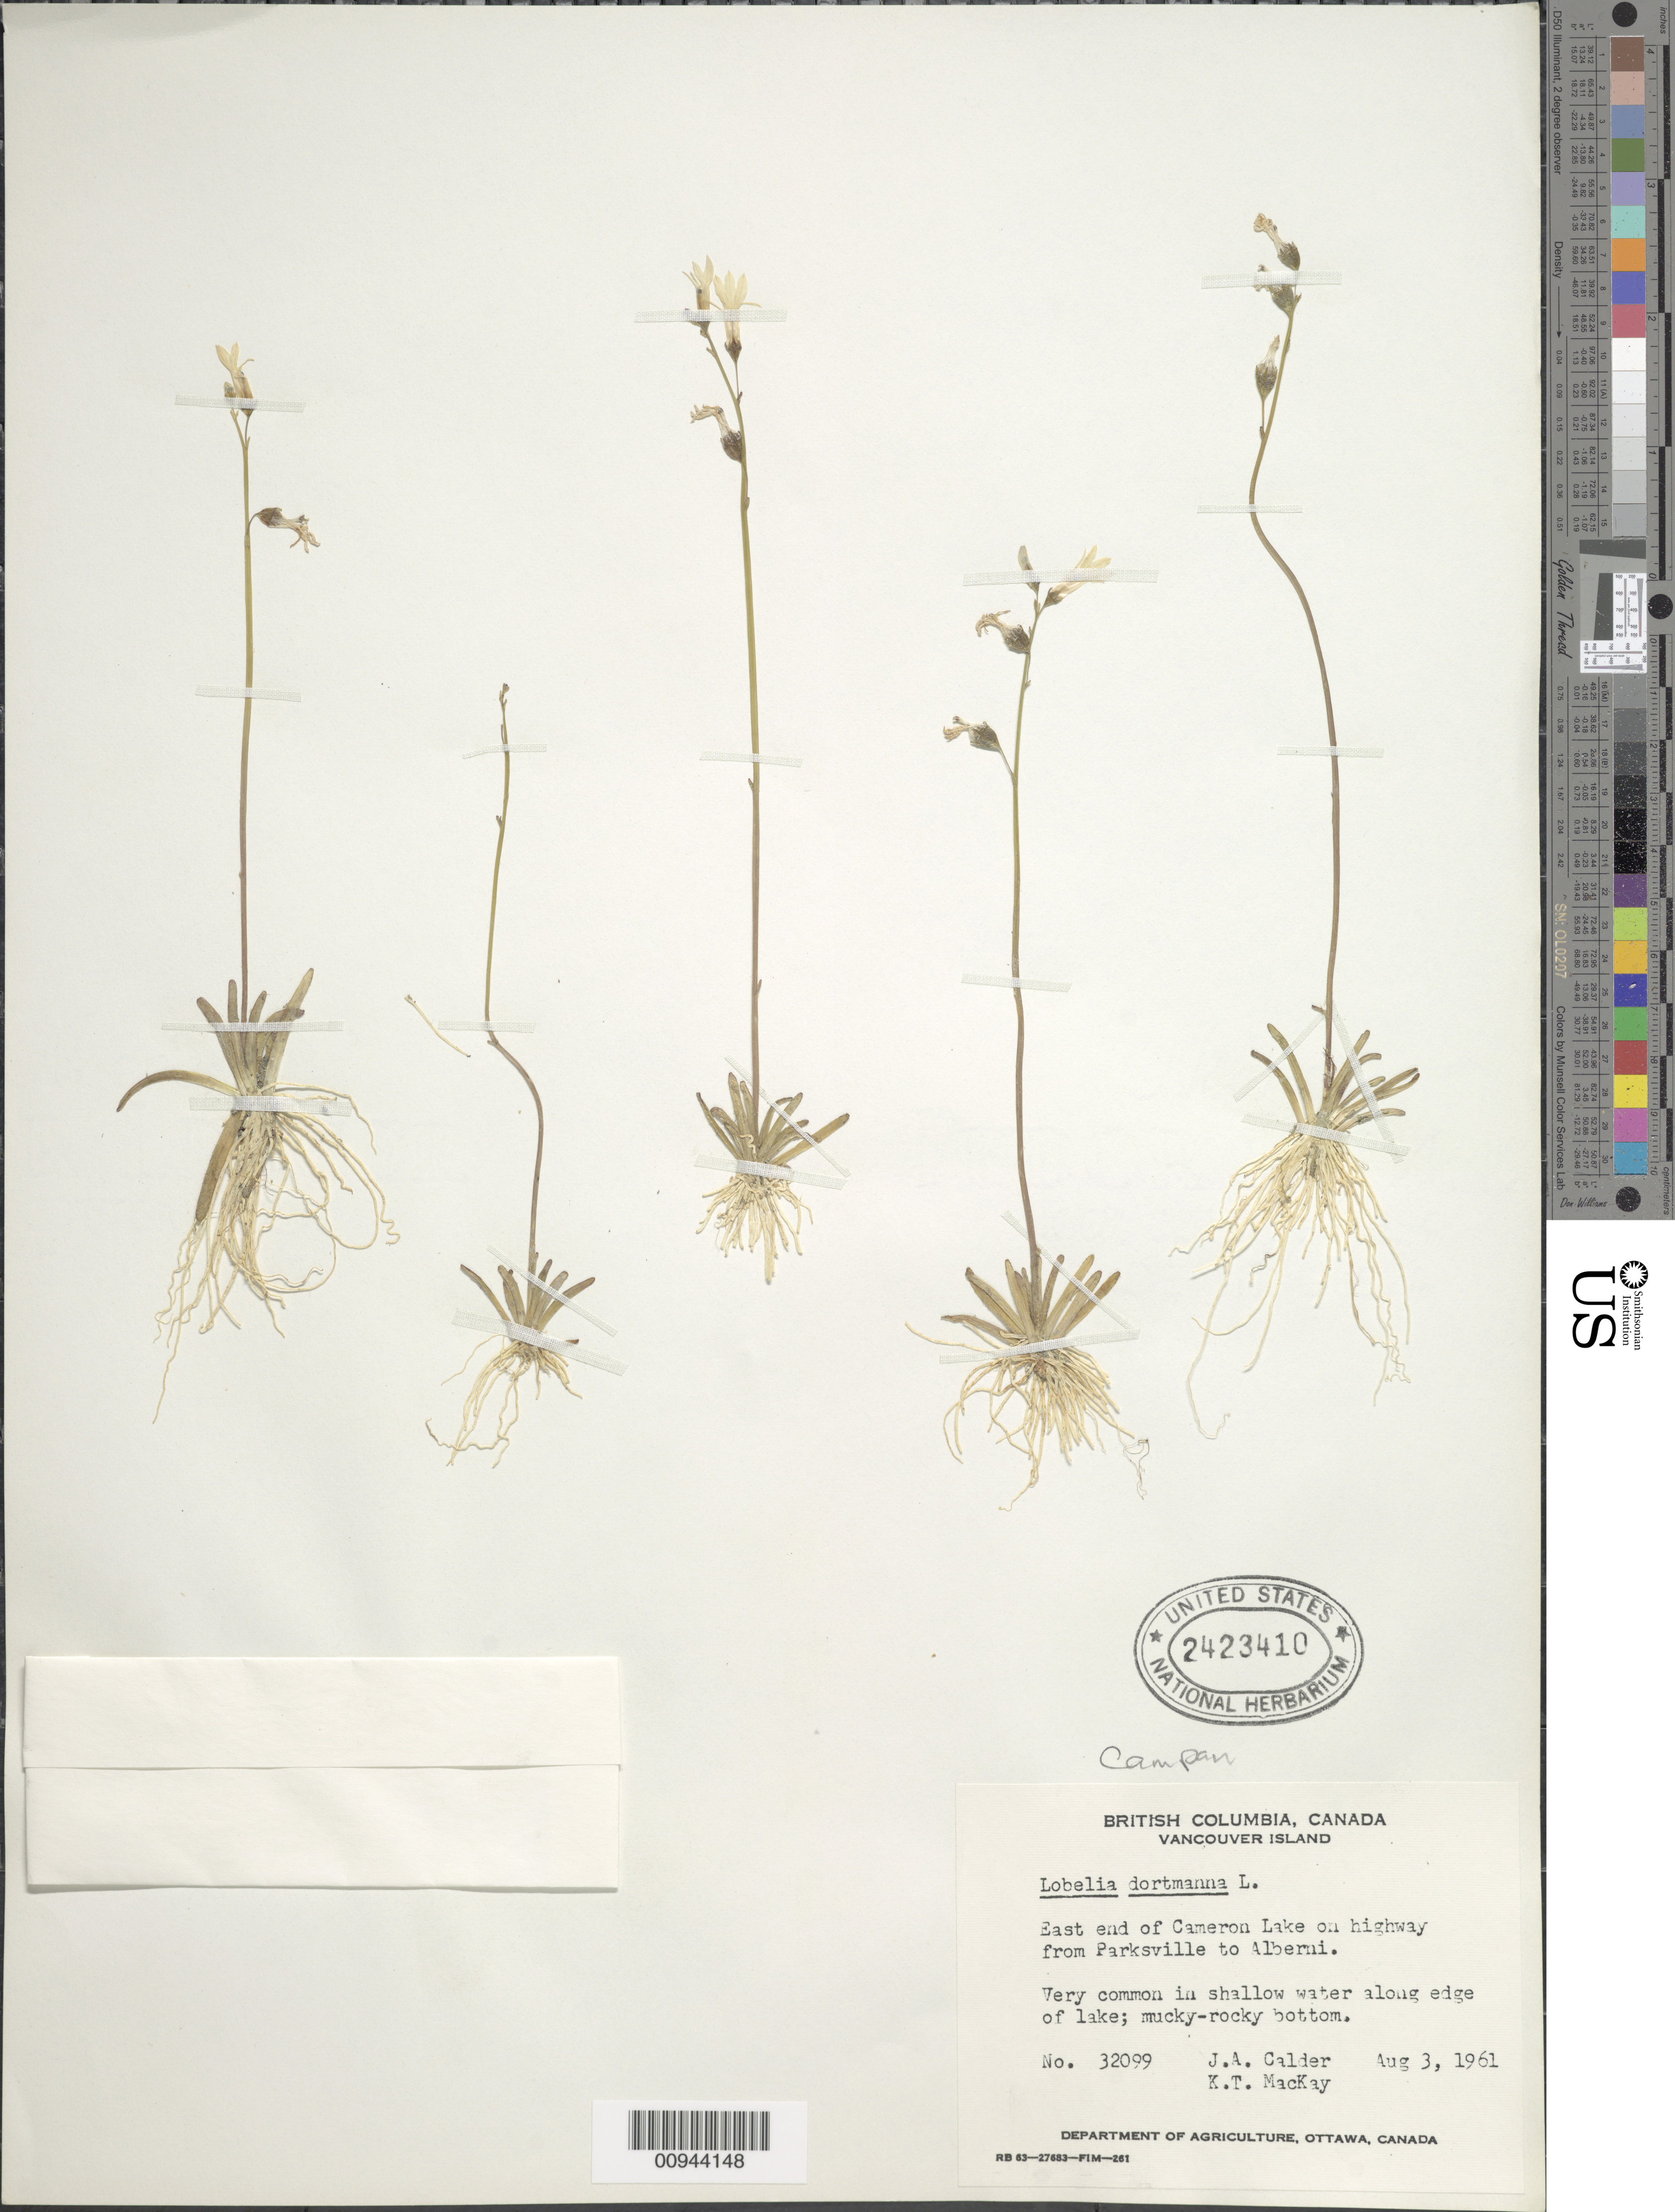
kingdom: Plantae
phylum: Tracheophyta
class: Magnoliopsida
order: Asterales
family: Campanulaceae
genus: Lobelia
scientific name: Lobelia dortmanna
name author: L.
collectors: J. A. Calder & K. T. Mackay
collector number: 32099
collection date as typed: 3 Aug 1961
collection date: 1961-08-03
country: Canada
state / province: British Columbia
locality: Vancouver island; east end of Cameron Lake on highway from Parksville to Alberni.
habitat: very common in shallow water along edge of lake; mucky-rocky bottom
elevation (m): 1311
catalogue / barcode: US 2423410